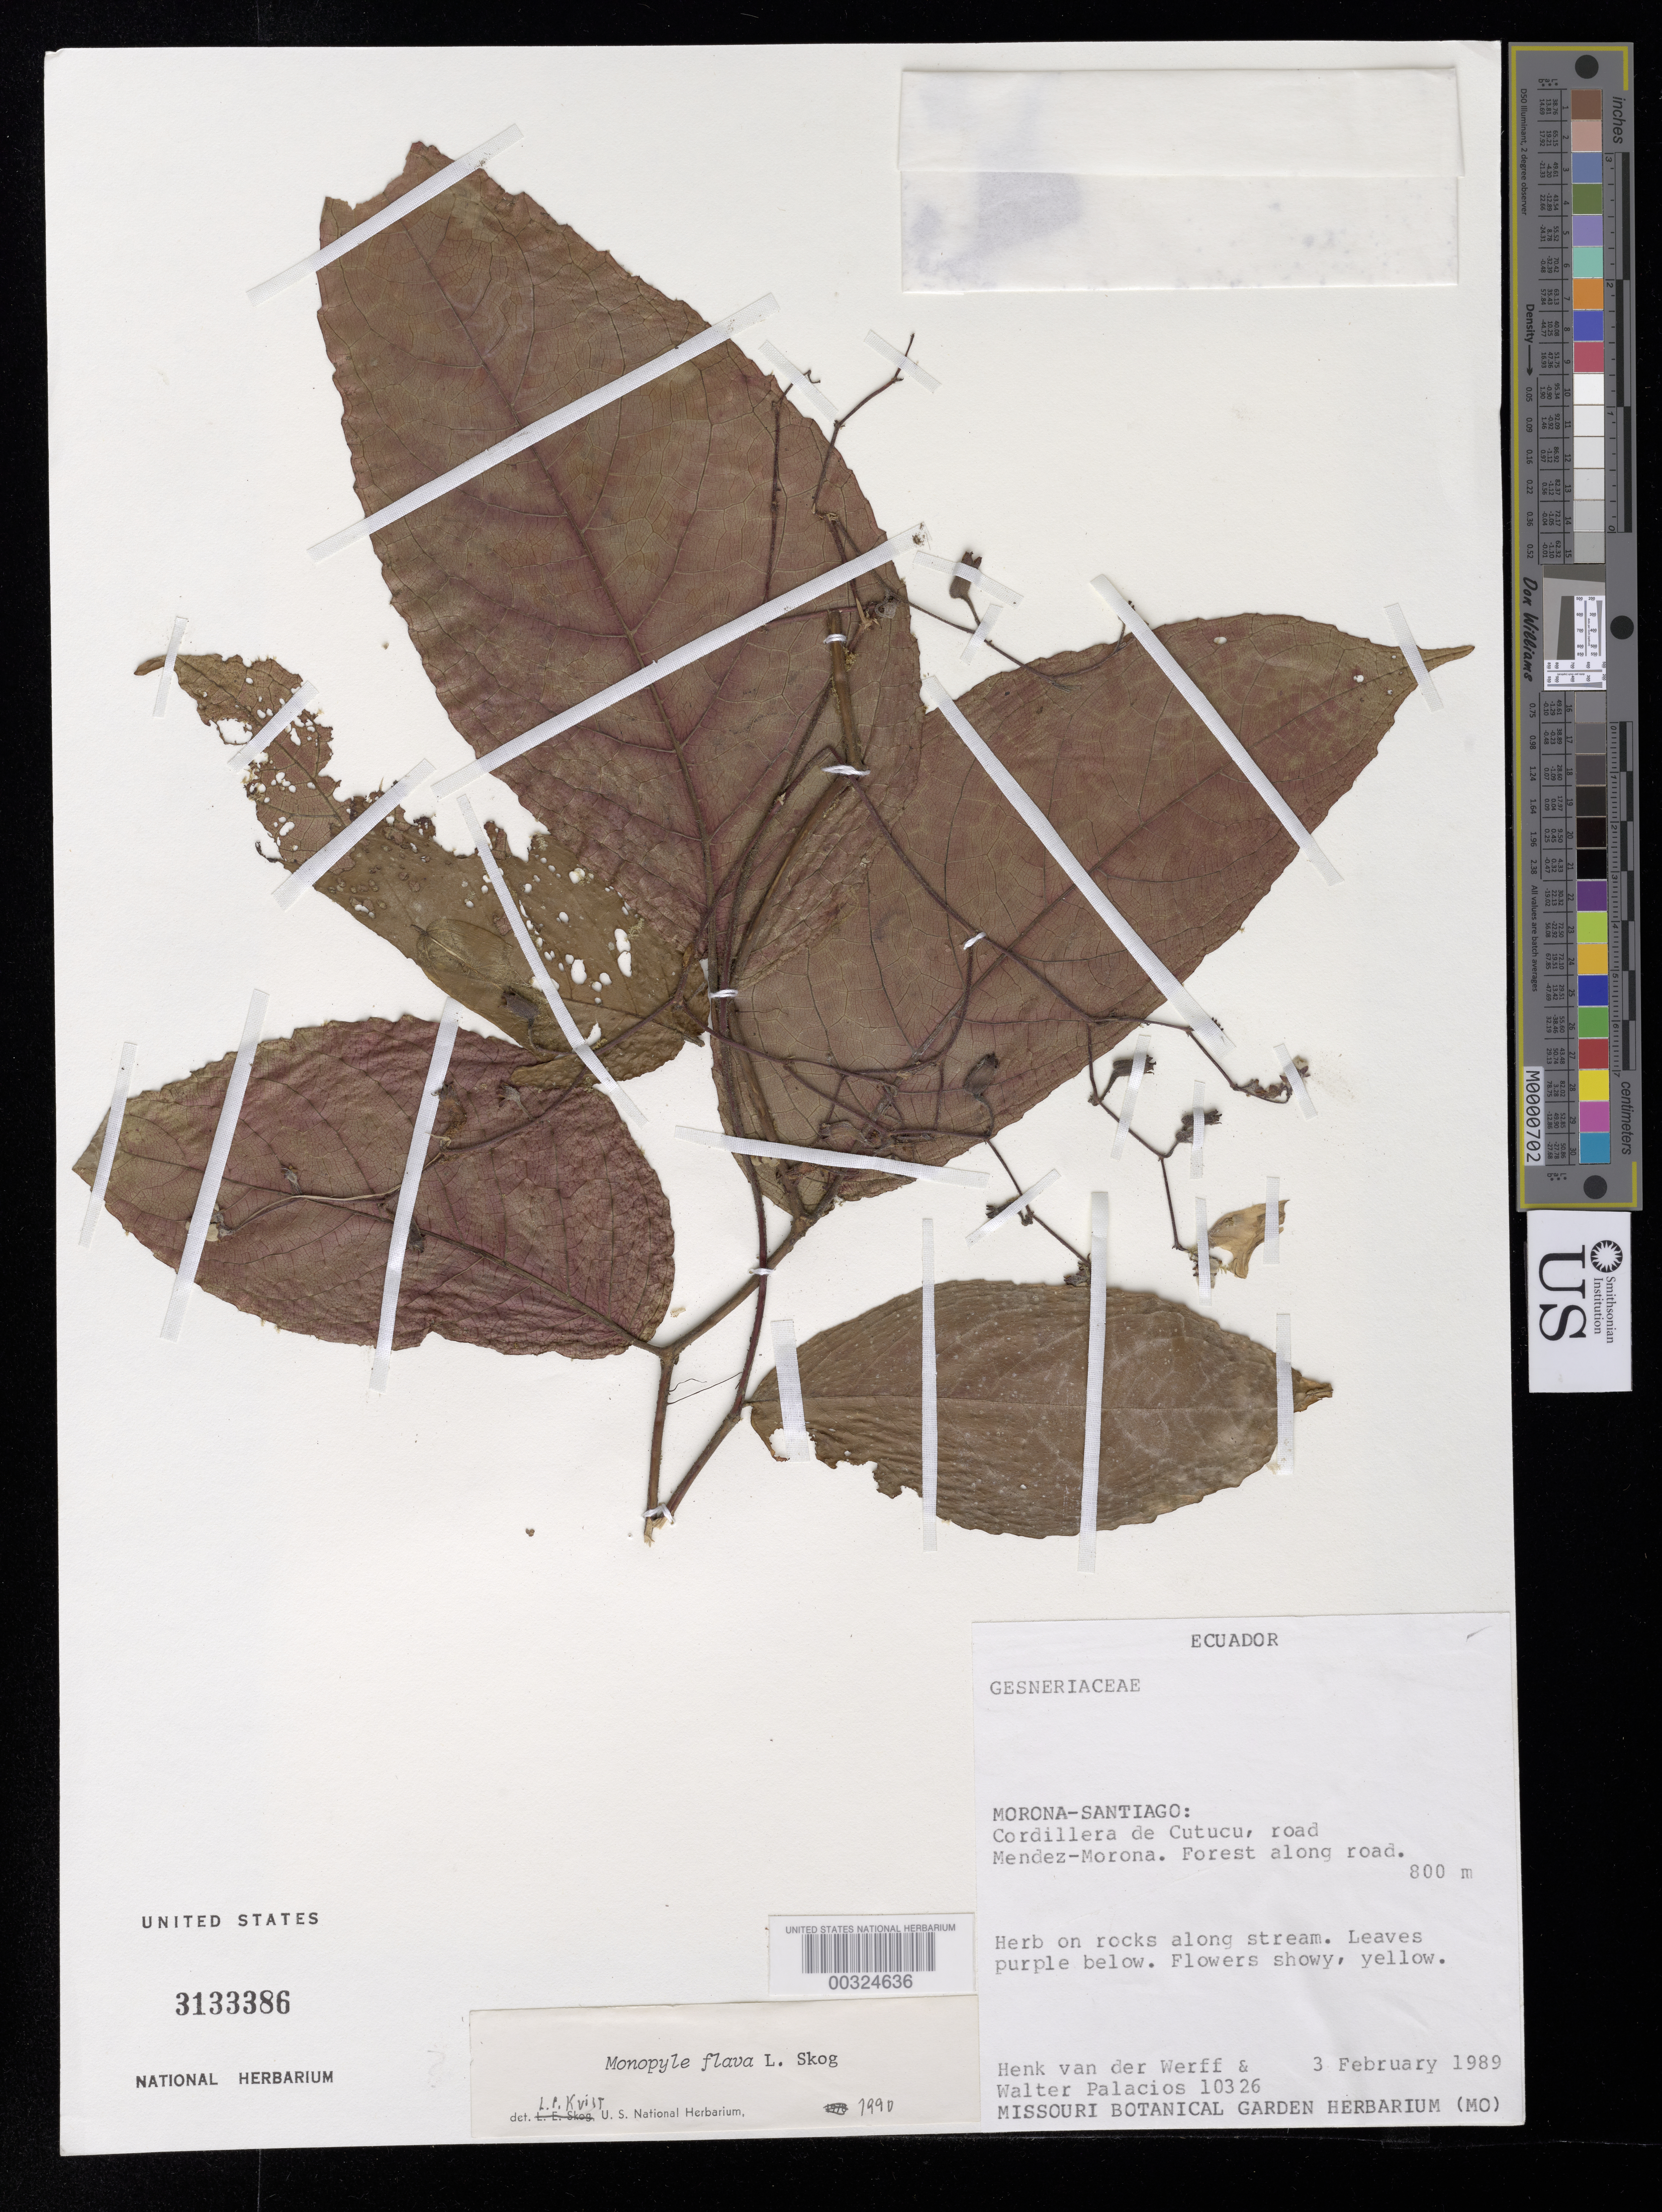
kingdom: Plantae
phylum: Tracheophyta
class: Magnoliopsida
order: Lamiales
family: Gesneriaceae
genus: Monopyle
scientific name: Monopyle flava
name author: L.E. Skog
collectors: H. van der Werff & W. Palacios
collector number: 10326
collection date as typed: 03 Feb 1989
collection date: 1989-02-03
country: Ecuador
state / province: Morona-Santiago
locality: Cordillera de Cutucu, road Mendez-Morona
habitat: Forest along road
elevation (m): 800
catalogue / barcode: US 3133386